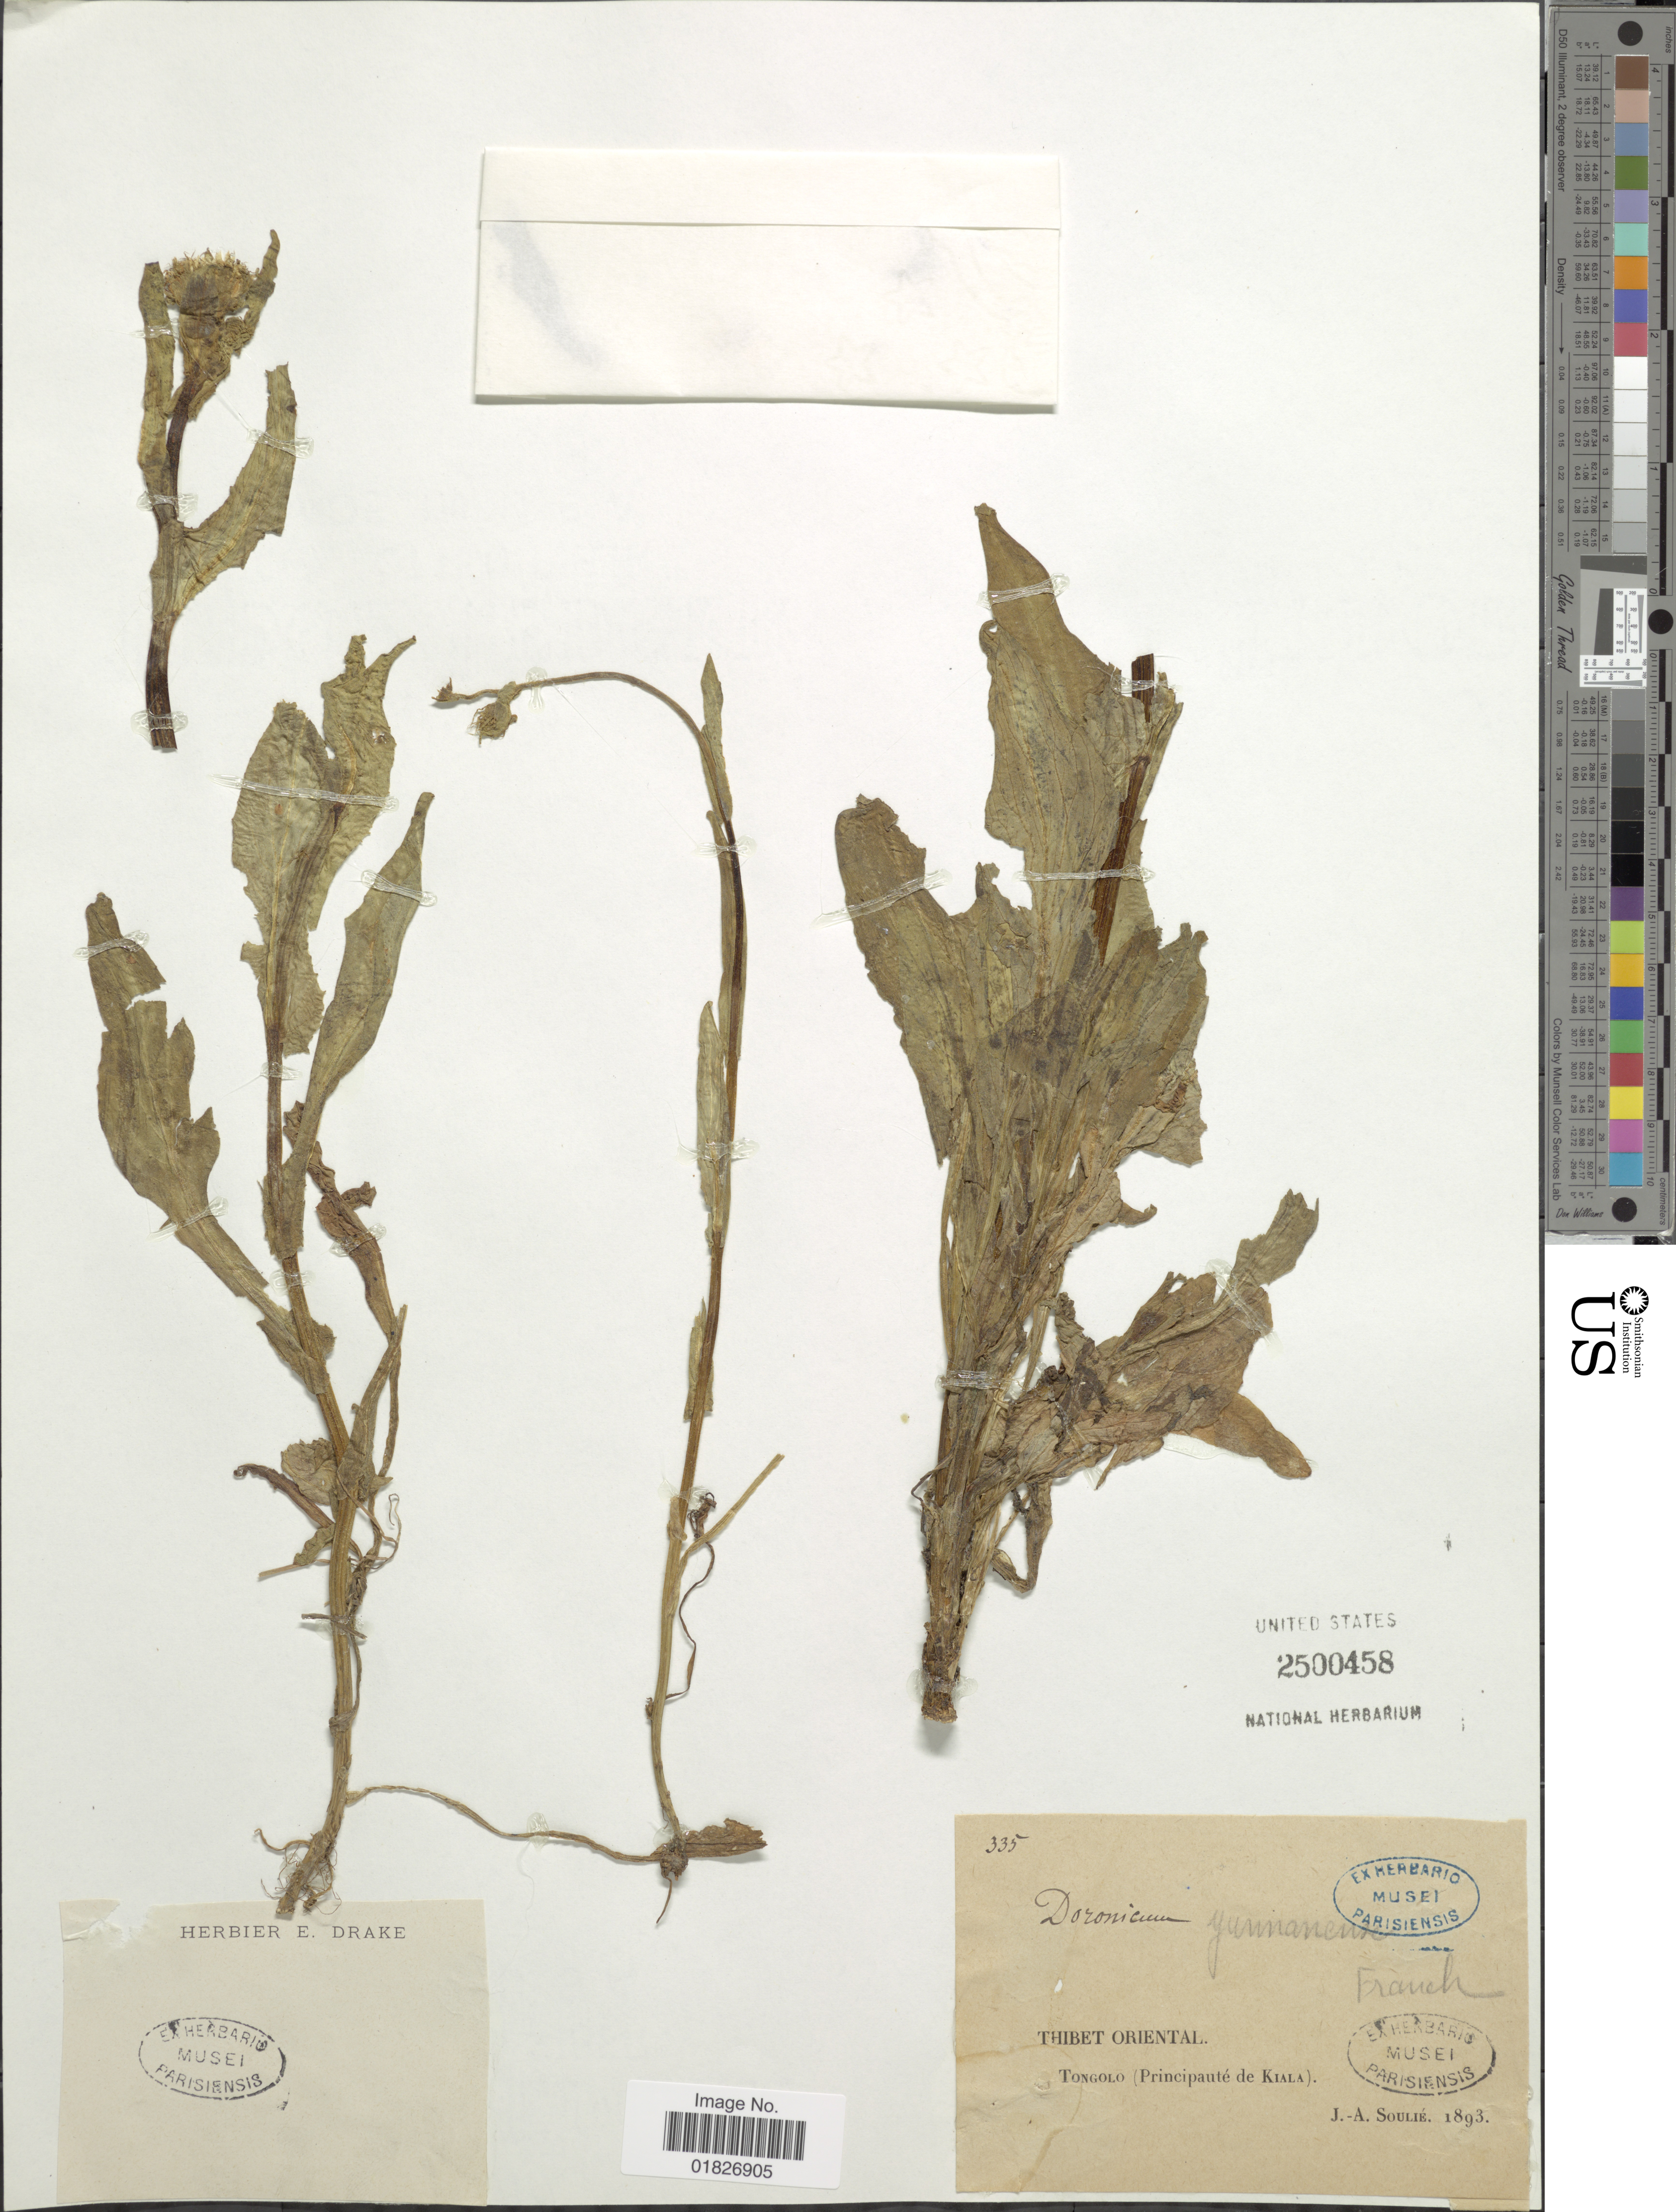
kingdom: Plantae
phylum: Tracheophyta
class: Magnoliopsida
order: Asterales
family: Asteraceae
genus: Doronicum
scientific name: Doronicum turkestanicum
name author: Cavill.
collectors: J. Soulié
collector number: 335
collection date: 1893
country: China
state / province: Xizang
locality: Thibet Oriental, Tongolo (Principaute de Kiala)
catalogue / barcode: US 2500458